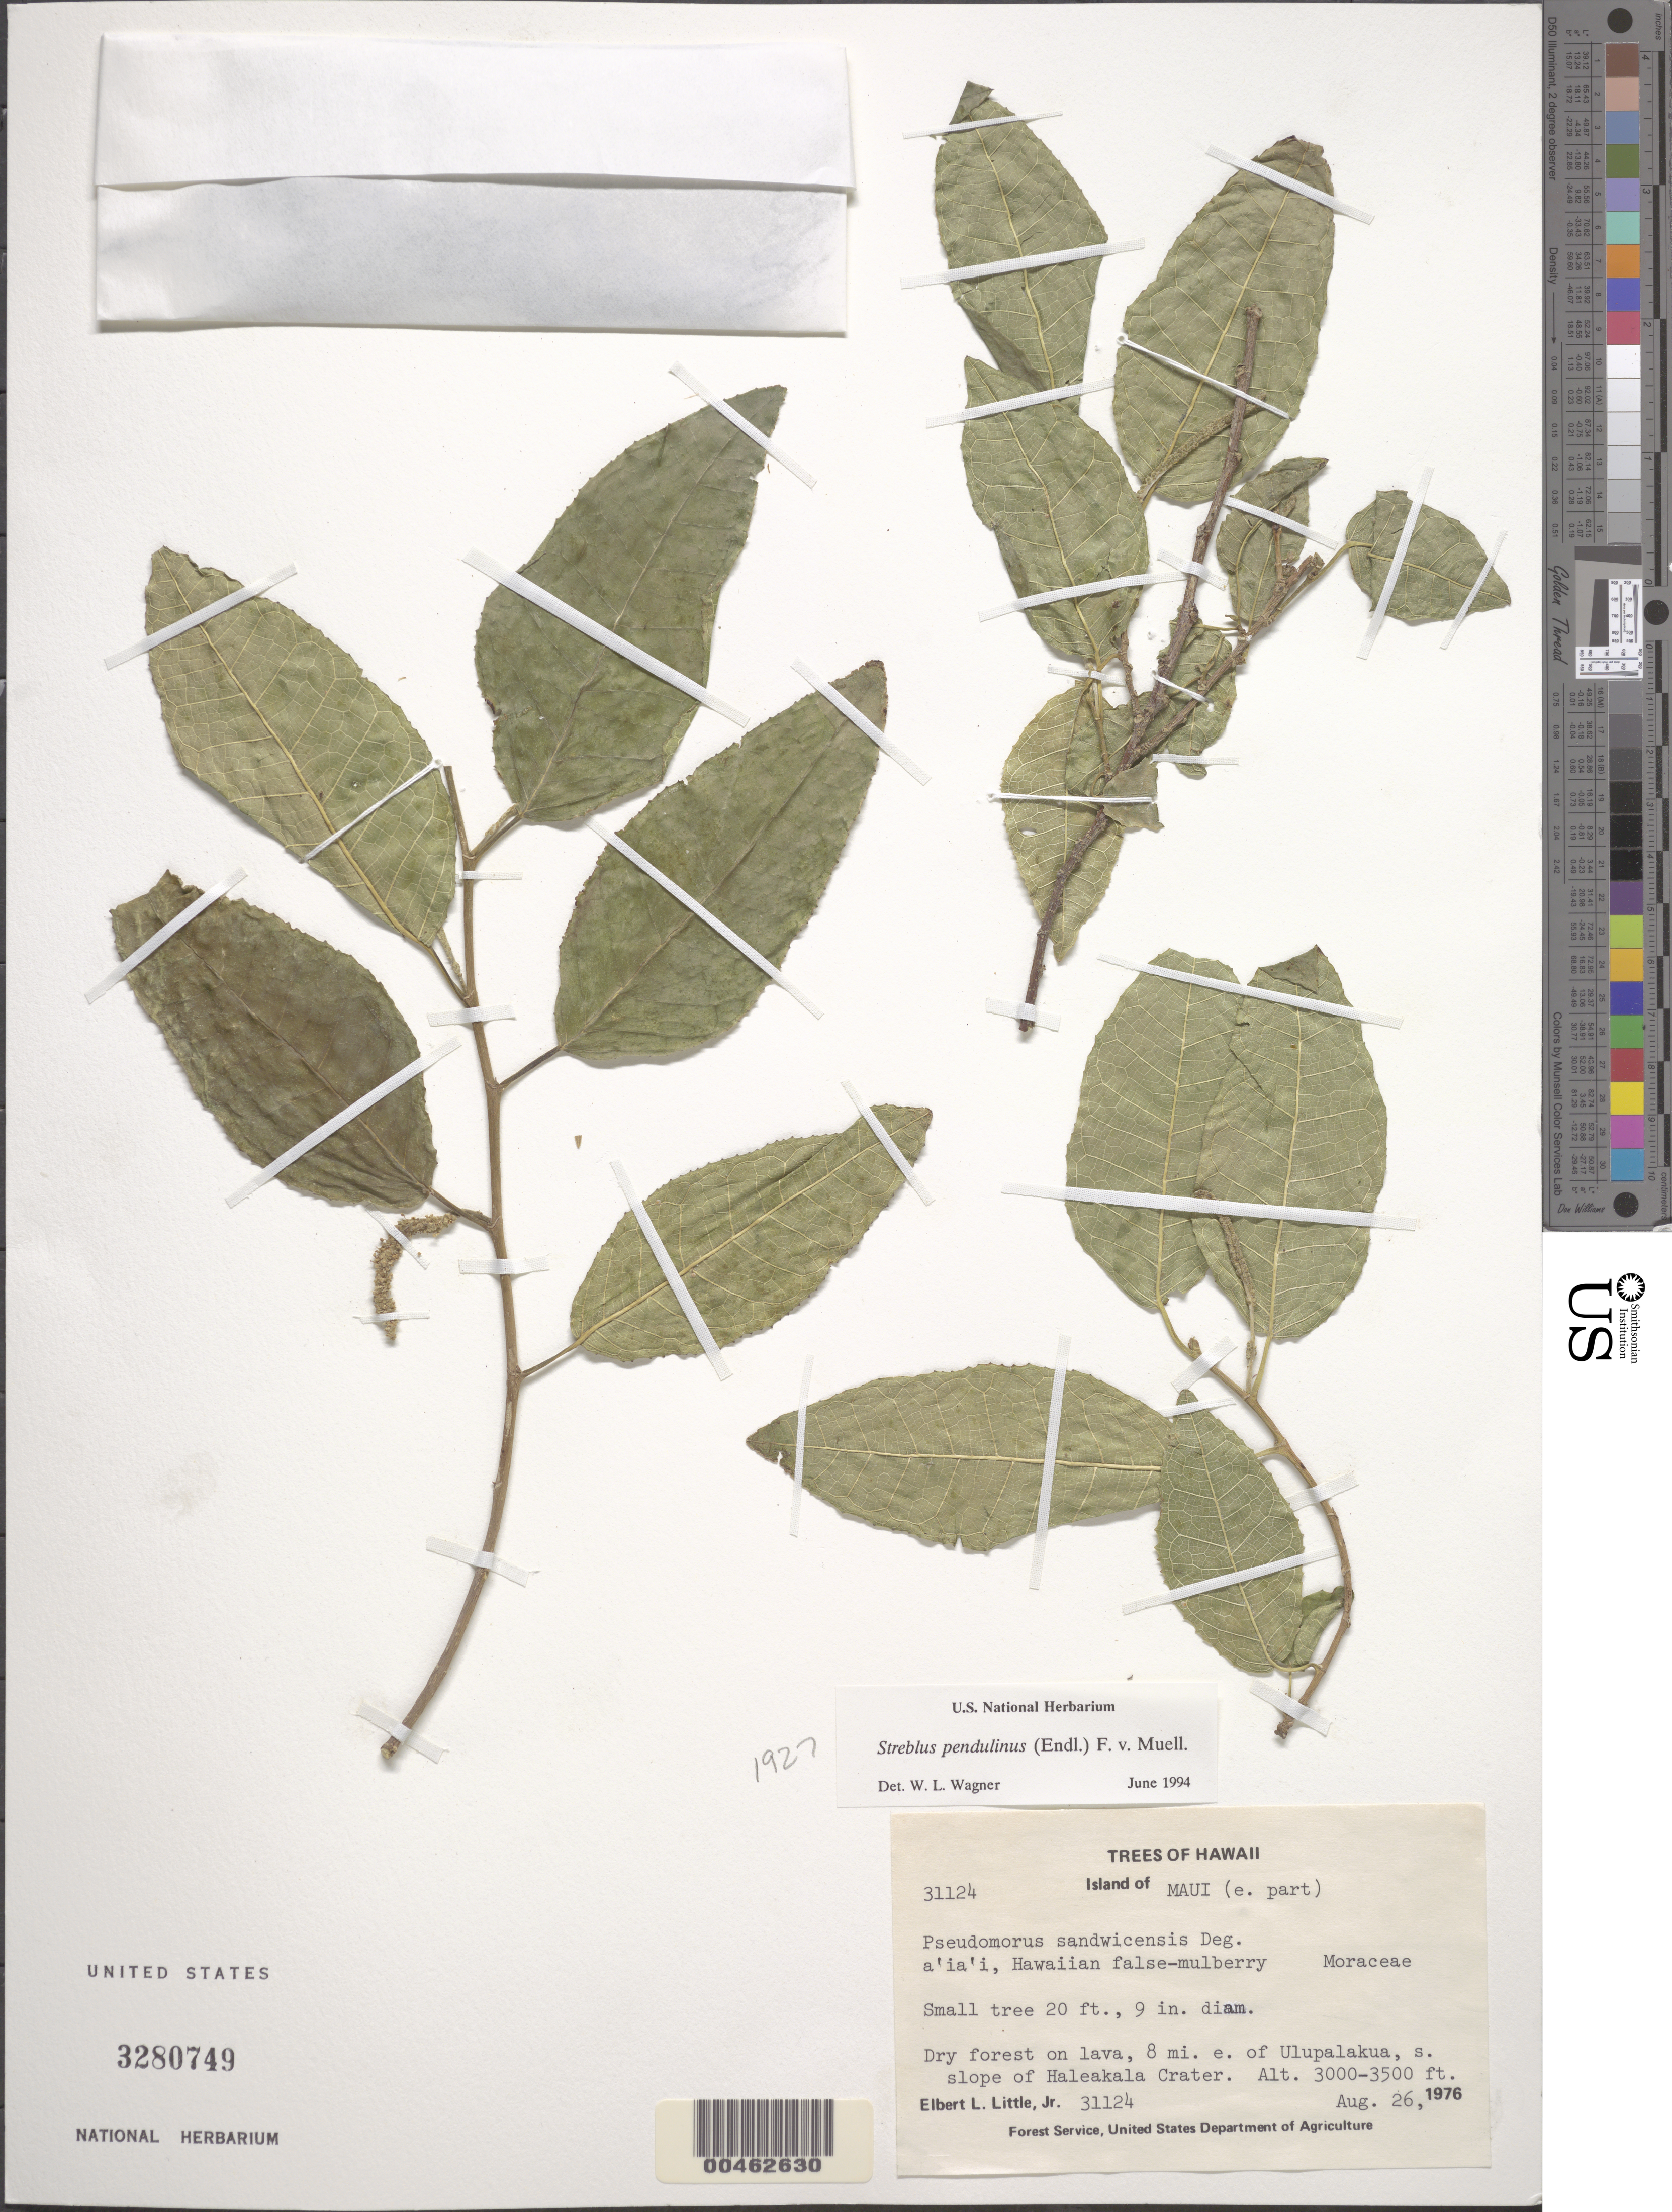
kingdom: Plantae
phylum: Tracheophyta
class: Magnoliopsida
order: Rosales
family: Moraceae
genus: Paratrophis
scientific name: Paratrophis pendulina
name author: (Endl.) E. M. Gardner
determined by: Wagner, W. L., (BOT), Smithsonian Institution - National Museum of Natural History (UNITED STATES)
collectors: E. L. Little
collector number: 31124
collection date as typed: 26 Aug 1976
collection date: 1976-08-26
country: United States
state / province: Hawaii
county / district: Maui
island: Maui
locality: E part of Maui, 8 mi E of Ulupalakua, S slope of Haleakala Crater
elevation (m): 914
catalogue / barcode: US 3280749